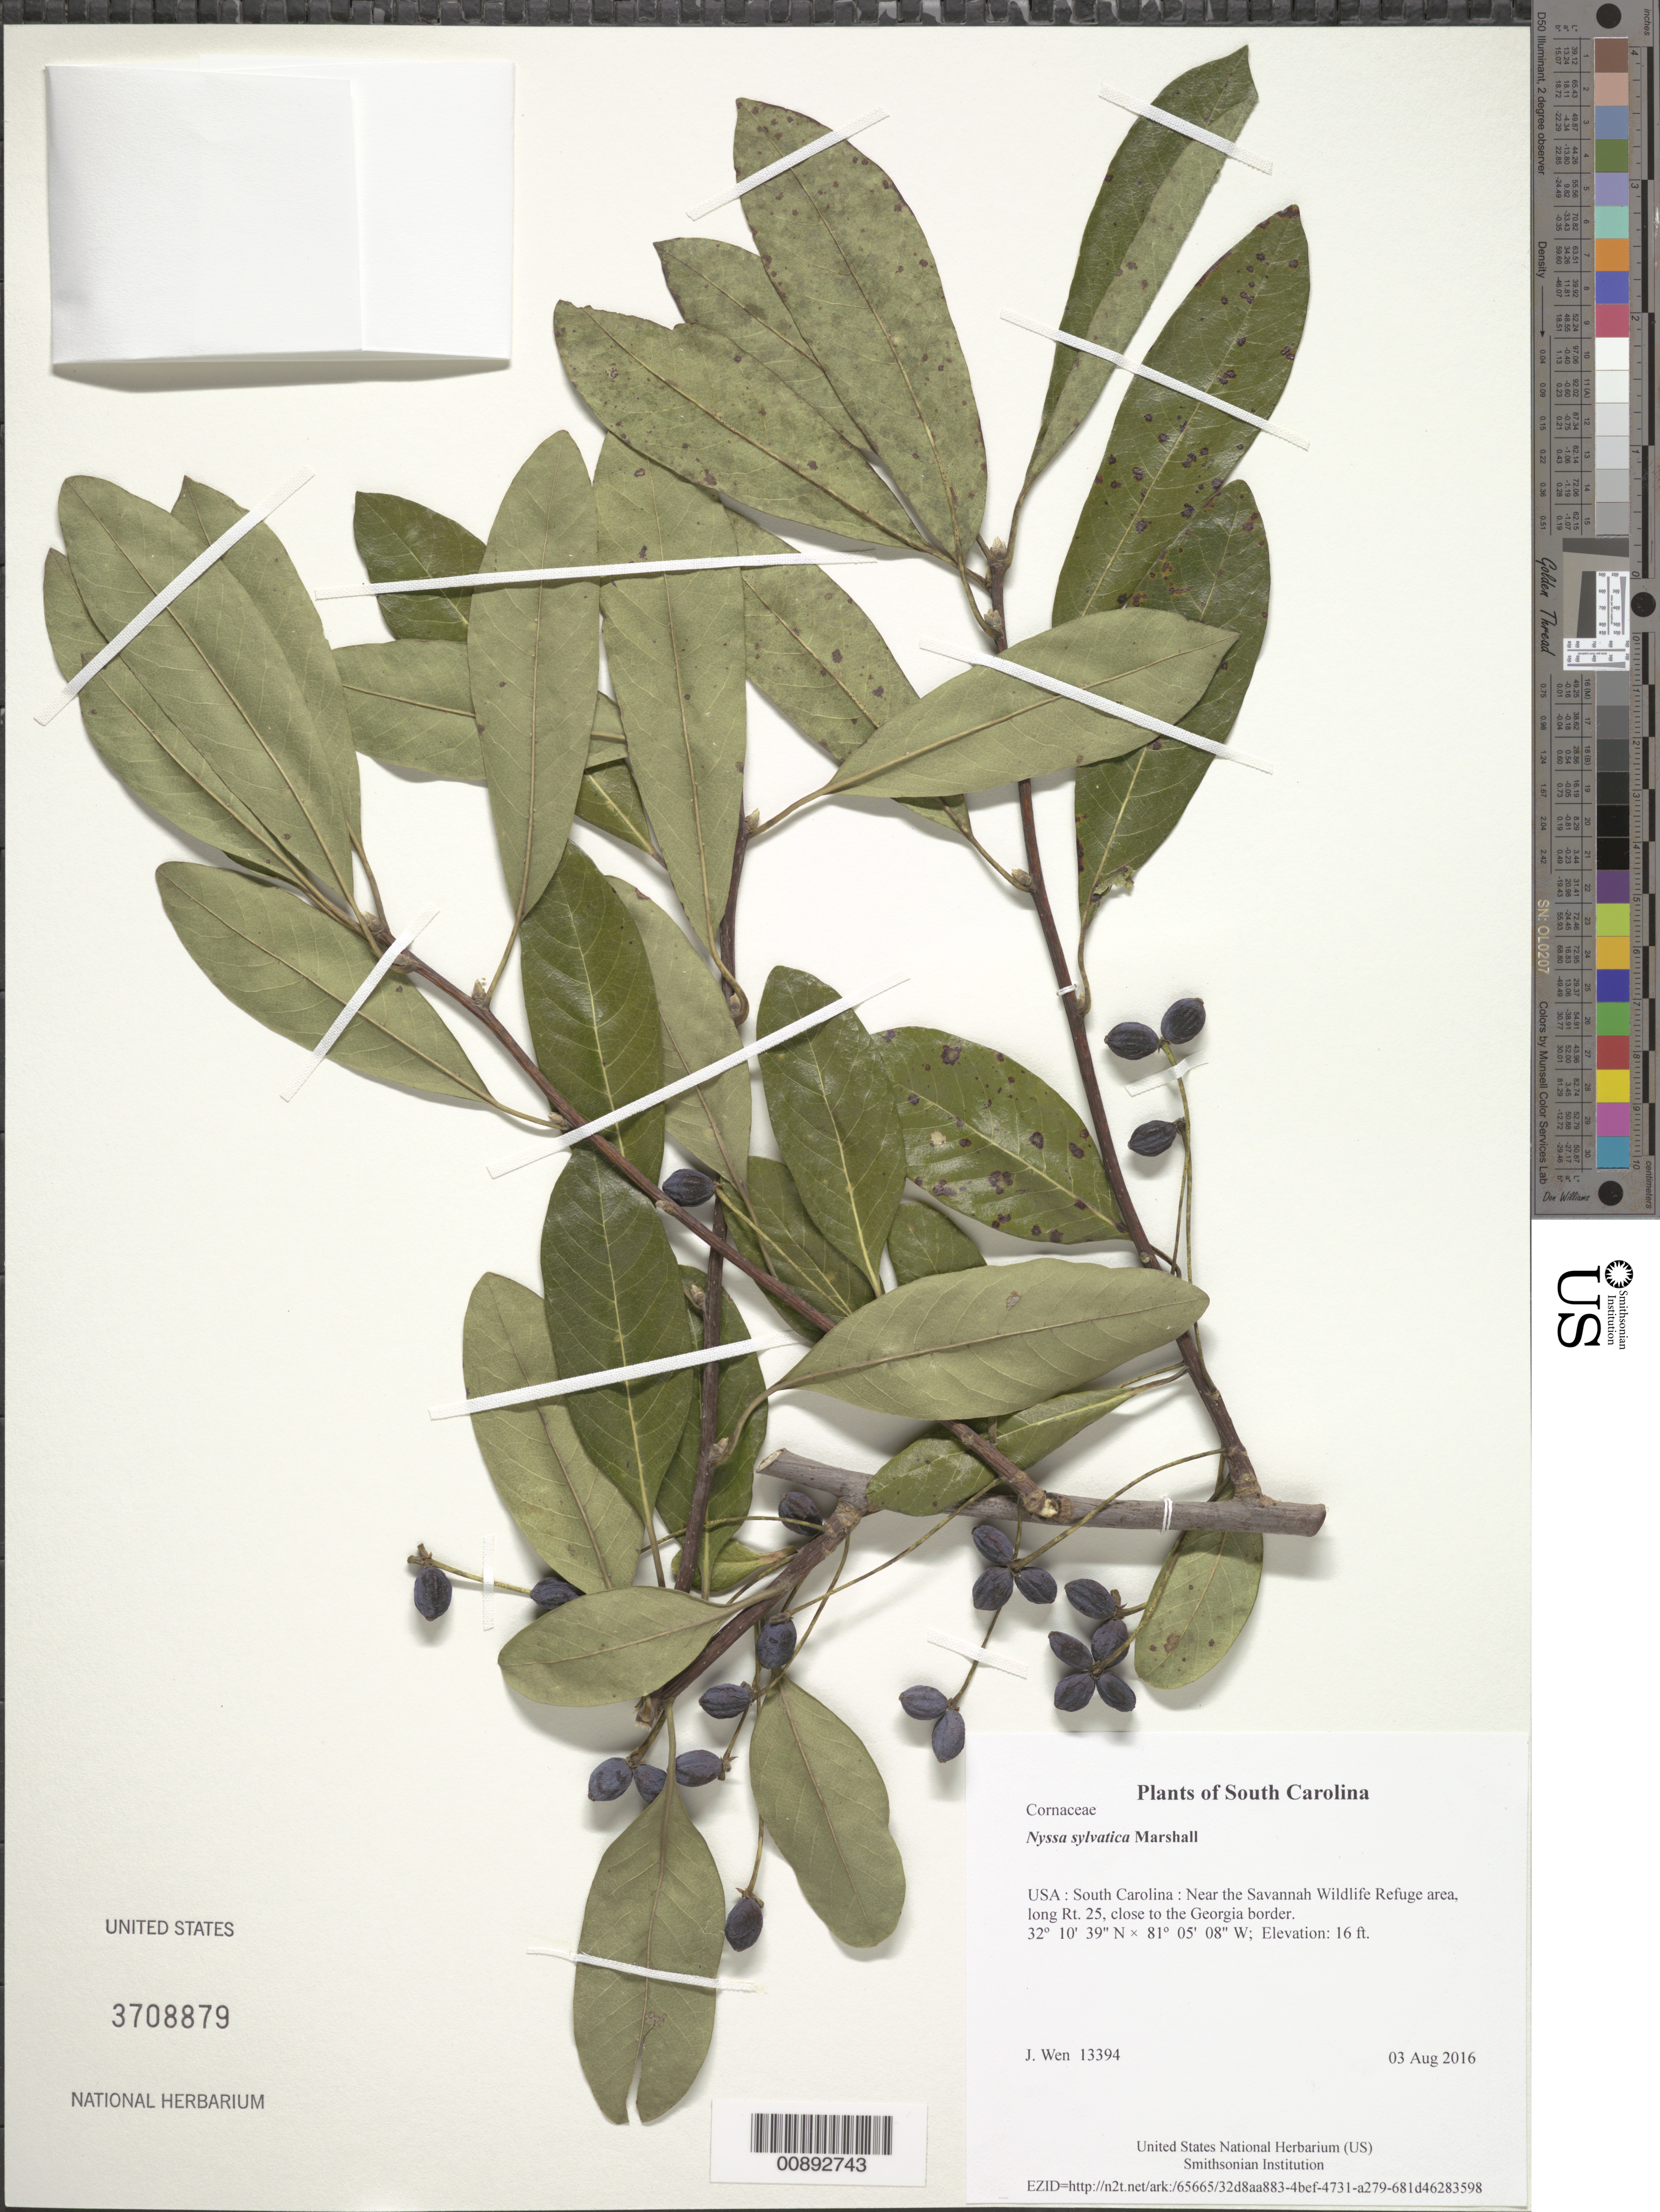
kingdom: Plantae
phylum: Tracheophyta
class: Magnoliopsida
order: Cornales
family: Nyssaceae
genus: Nyssa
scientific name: Nyssa sylvatica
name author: Marshall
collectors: J. Wen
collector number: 13394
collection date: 2016-08-03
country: United States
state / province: South Carolina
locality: Near the Savannah Wildlife Refuge area, long Rt. 25, close to the Georgia border.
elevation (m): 5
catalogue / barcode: US 3708879